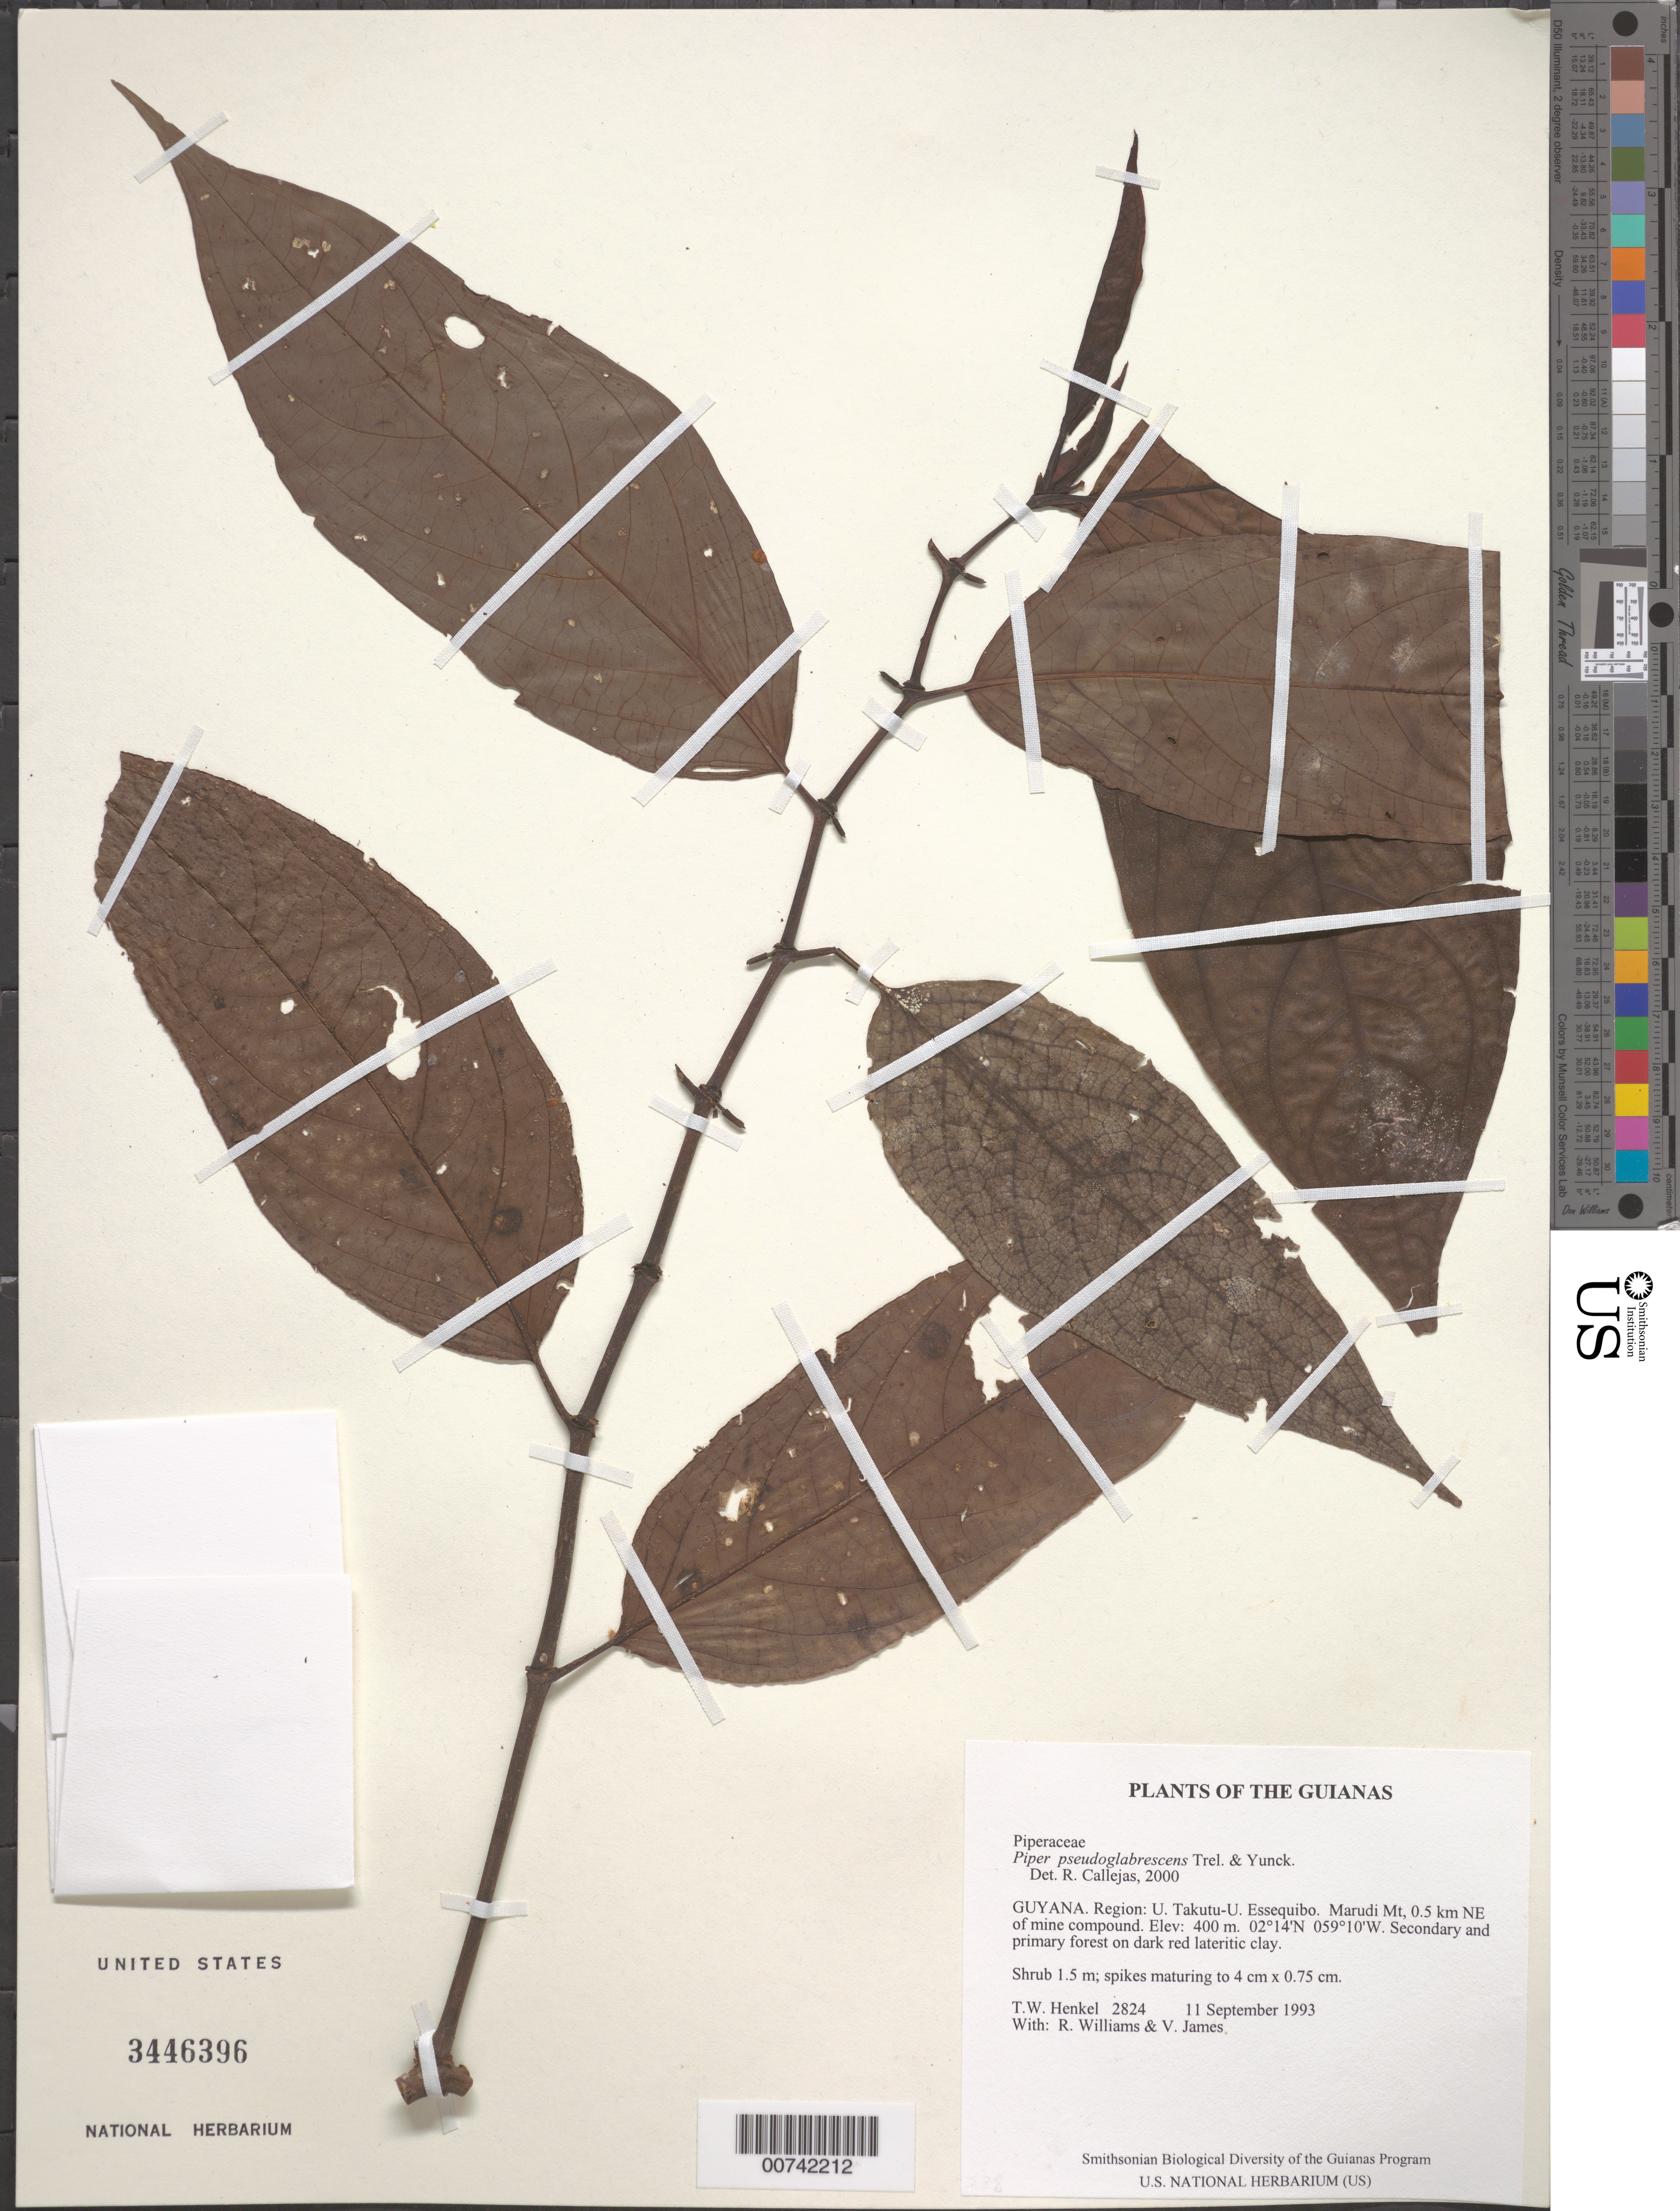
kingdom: Plantae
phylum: Tracheophyta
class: Magnoliopsida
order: Piperales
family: Piperaceae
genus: Piper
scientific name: Piper pseudoglabrescens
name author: Trel. & Yunck.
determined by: Callejas, Ricardo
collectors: T. Henkel, R. Williams & V. James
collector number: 2824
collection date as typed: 11 September 1993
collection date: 1993-09-11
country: Guyana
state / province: U. Takutu-U. Essequibo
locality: Marudi Mt, 0.5 km NE of mine compound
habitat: Secondary and primary forest on dark red lateritic clay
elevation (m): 400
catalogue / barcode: US 3446396